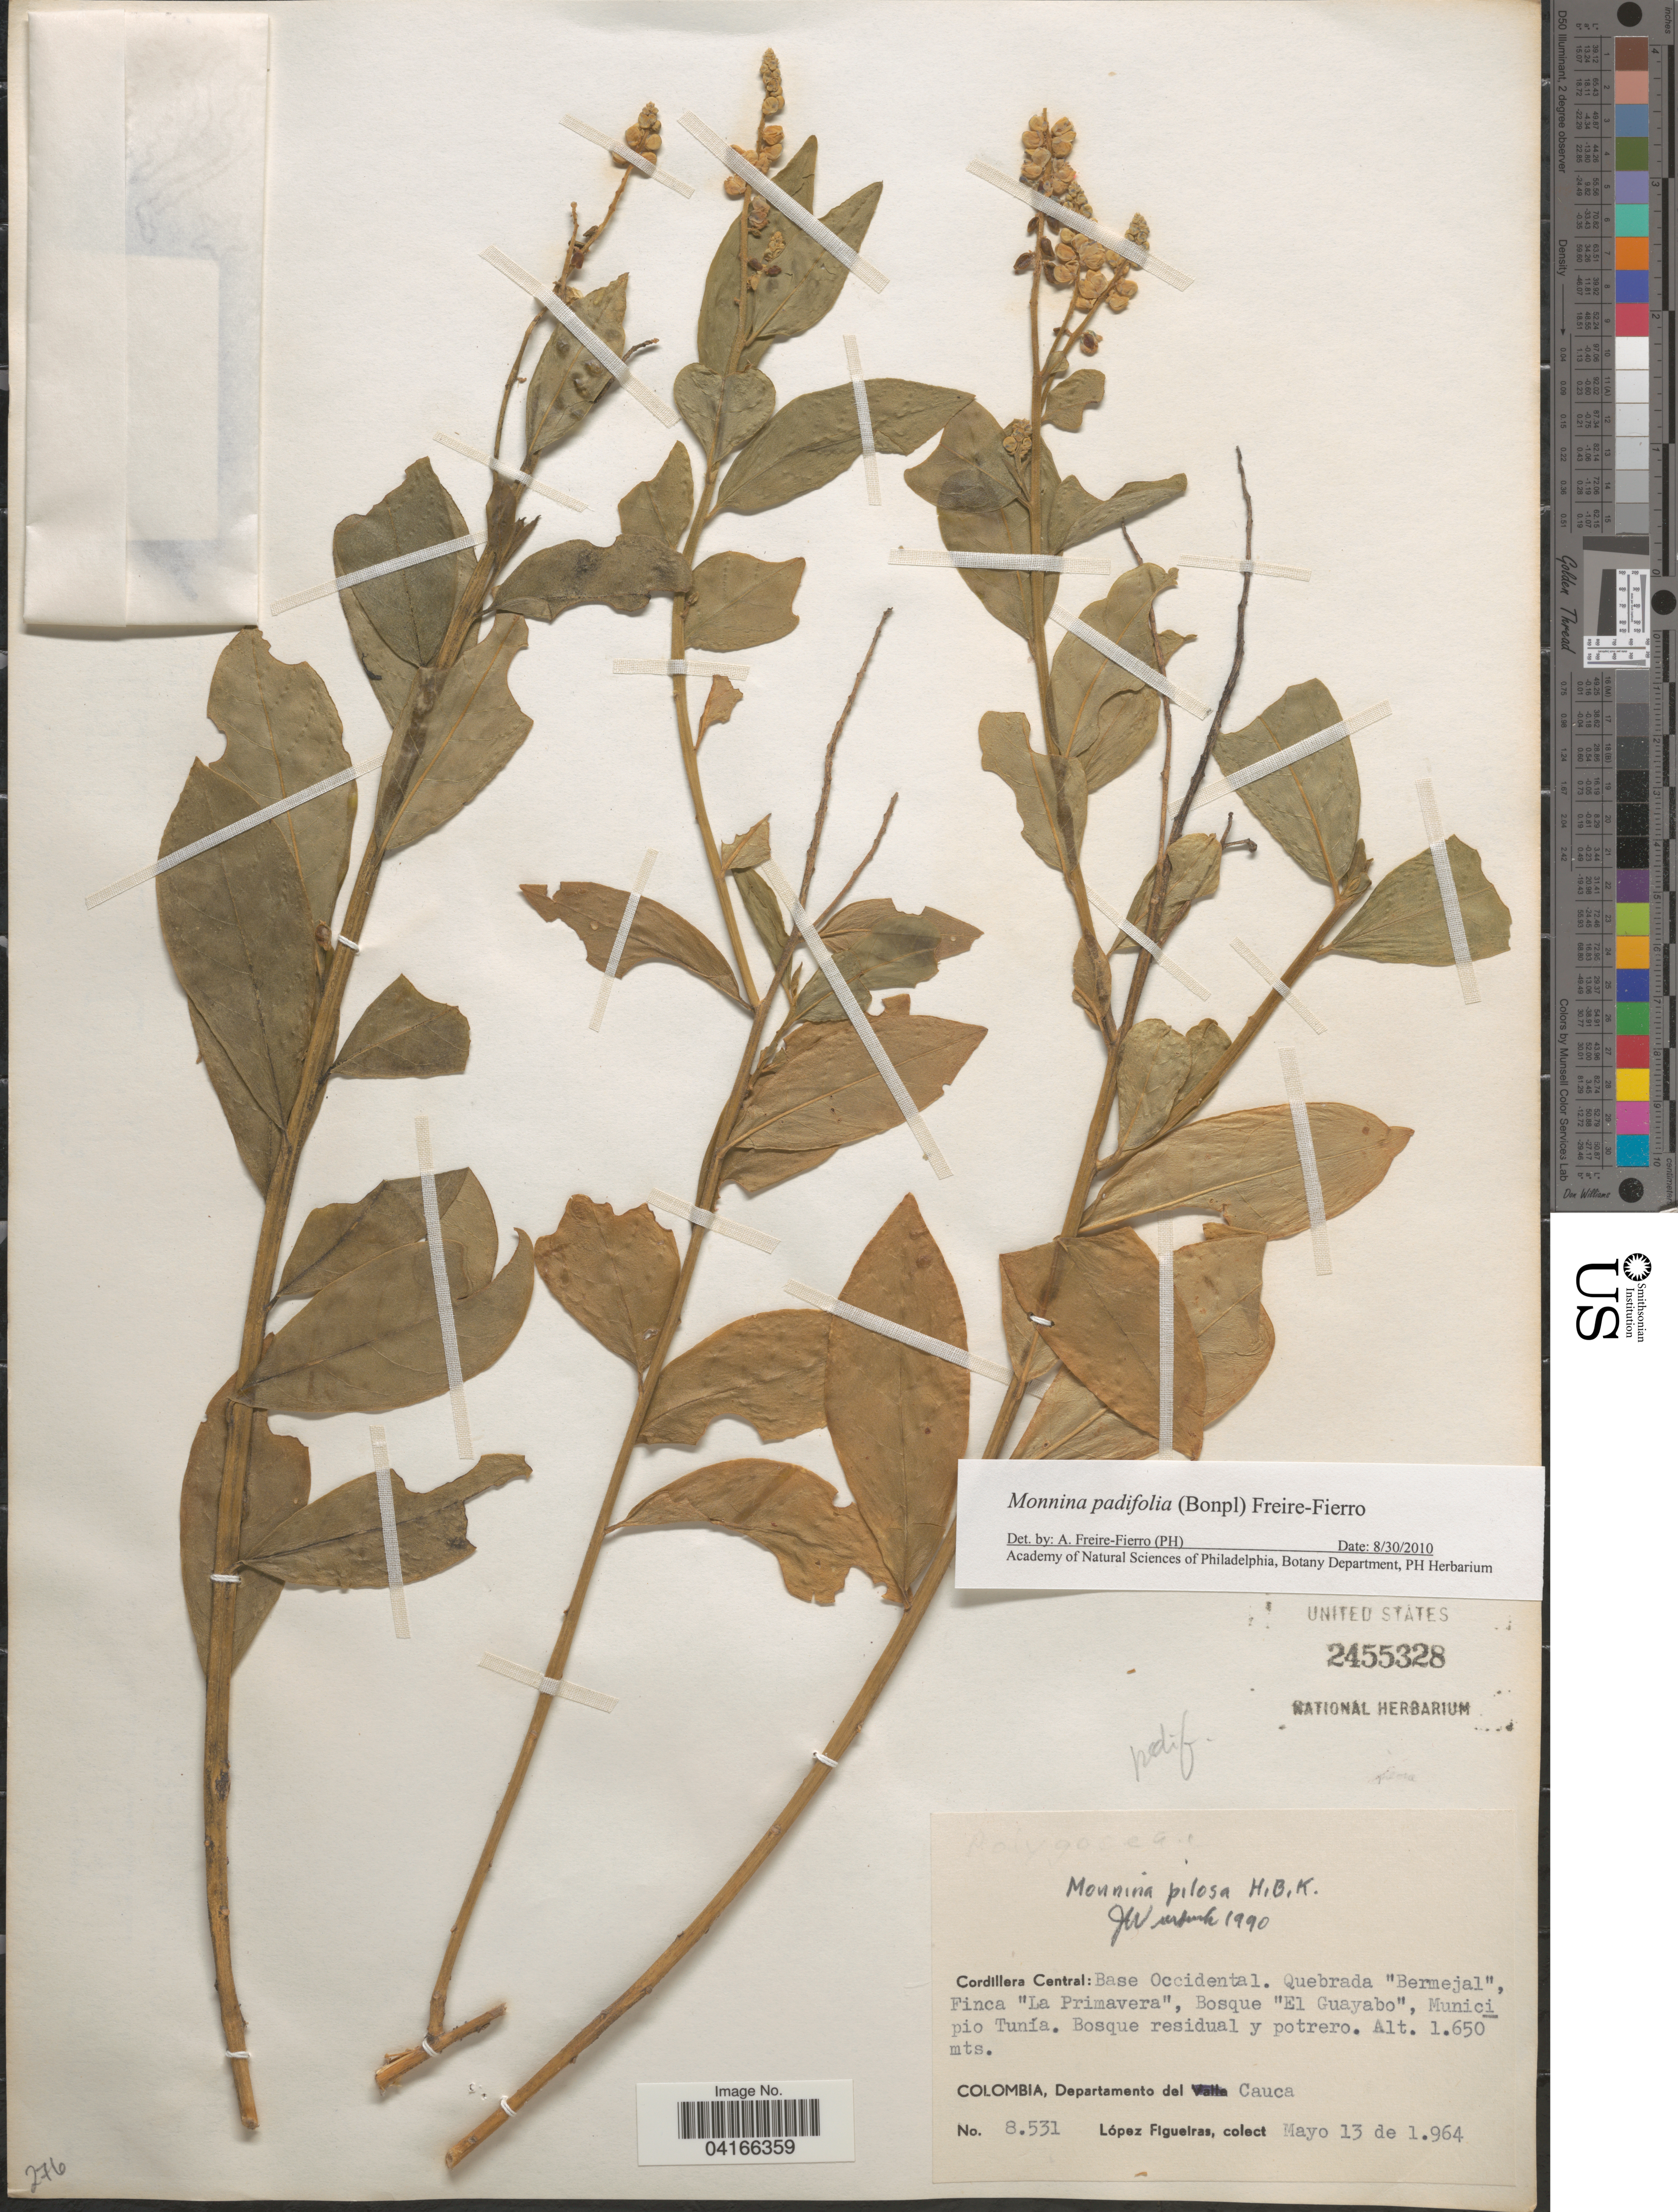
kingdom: Plantae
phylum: Tracheophyta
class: Magnoliopsida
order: Fabales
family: Polygalaceae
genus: Monnina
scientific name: Monnina padifolia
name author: (Bonpl.) Freire-Fierro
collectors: M. López Figueiras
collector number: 8531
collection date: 1964-05-13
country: Colombia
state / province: Cauca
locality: Cordillera Central: Base Occidental. Quebrada "Bermejal", Finca "La Primavera", Bosque "El Guayabo", Municipio Tunía. Departamento del Cauca.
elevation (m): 1650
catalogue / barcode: US 2455328